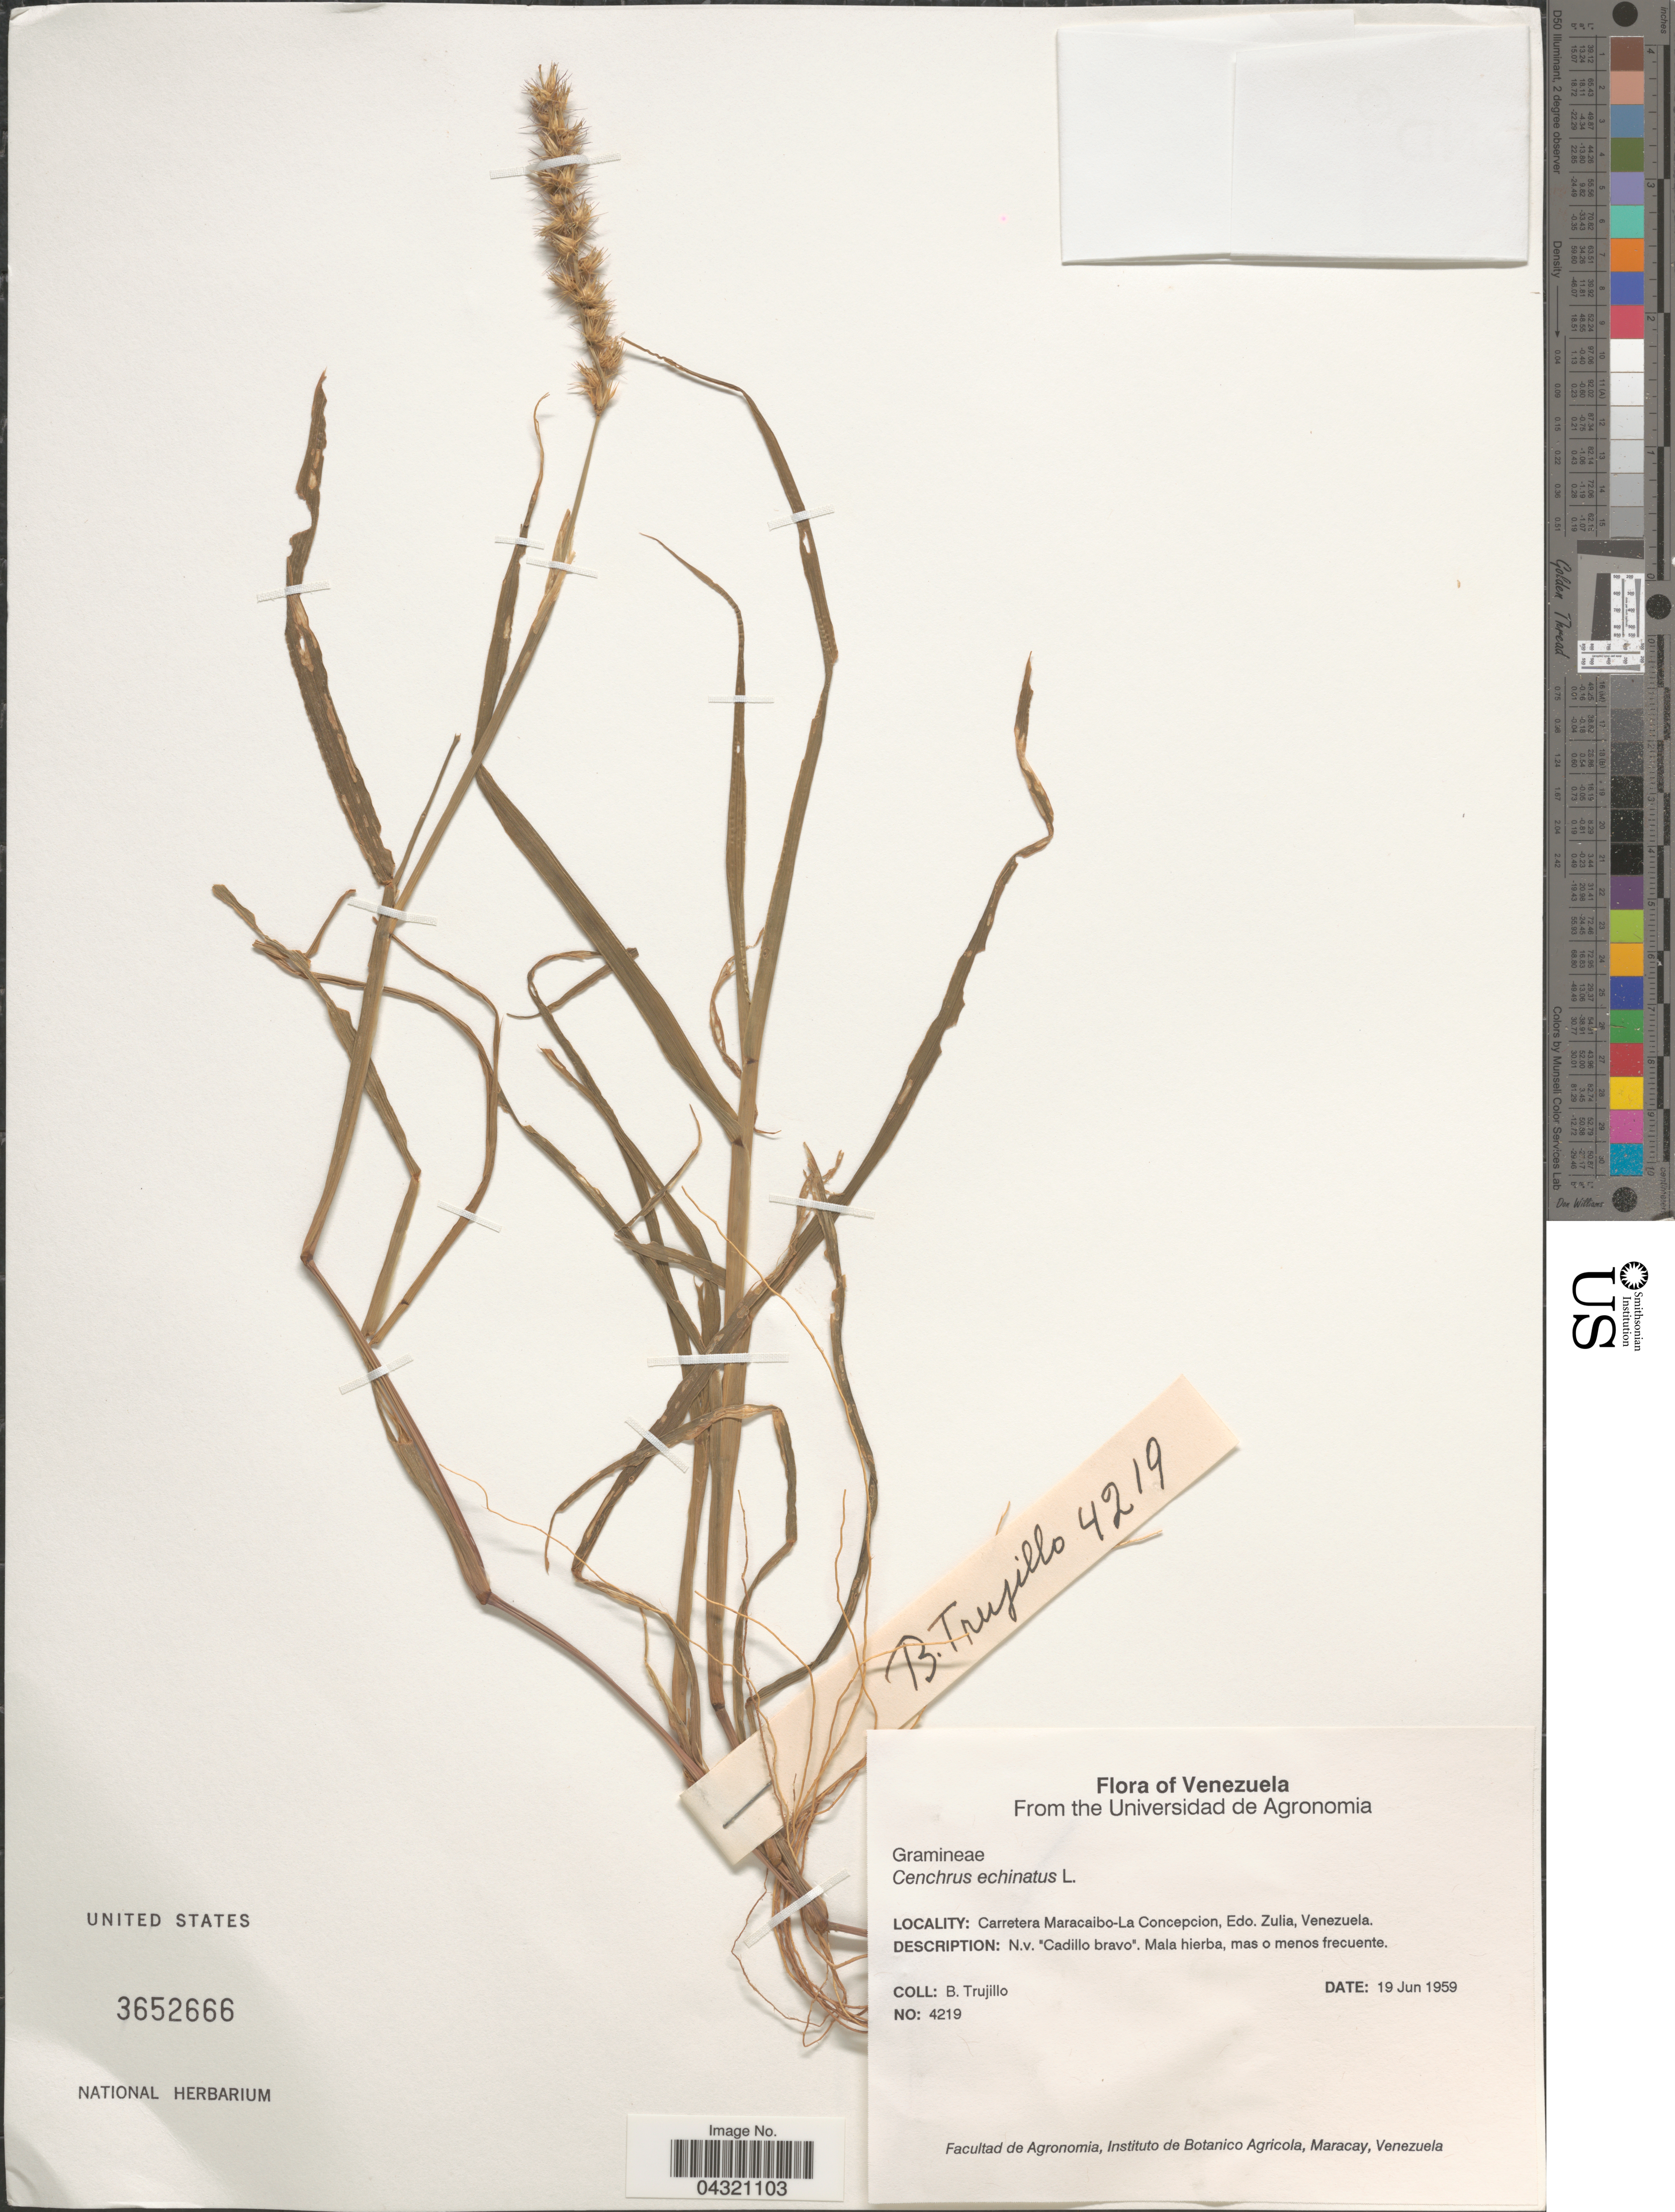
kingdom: Plantae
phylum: Tracheophyta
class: Liliopsida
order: Poales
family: Poaceae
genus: Cenchrus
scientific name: Cenchrus echinatus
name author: L.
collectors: B. Trujillo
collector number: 4219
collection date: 1959-06-19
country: Venezuela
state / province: Zulia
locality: Carretera Maracaibo-La Concepcion.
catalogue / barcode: US 3652666